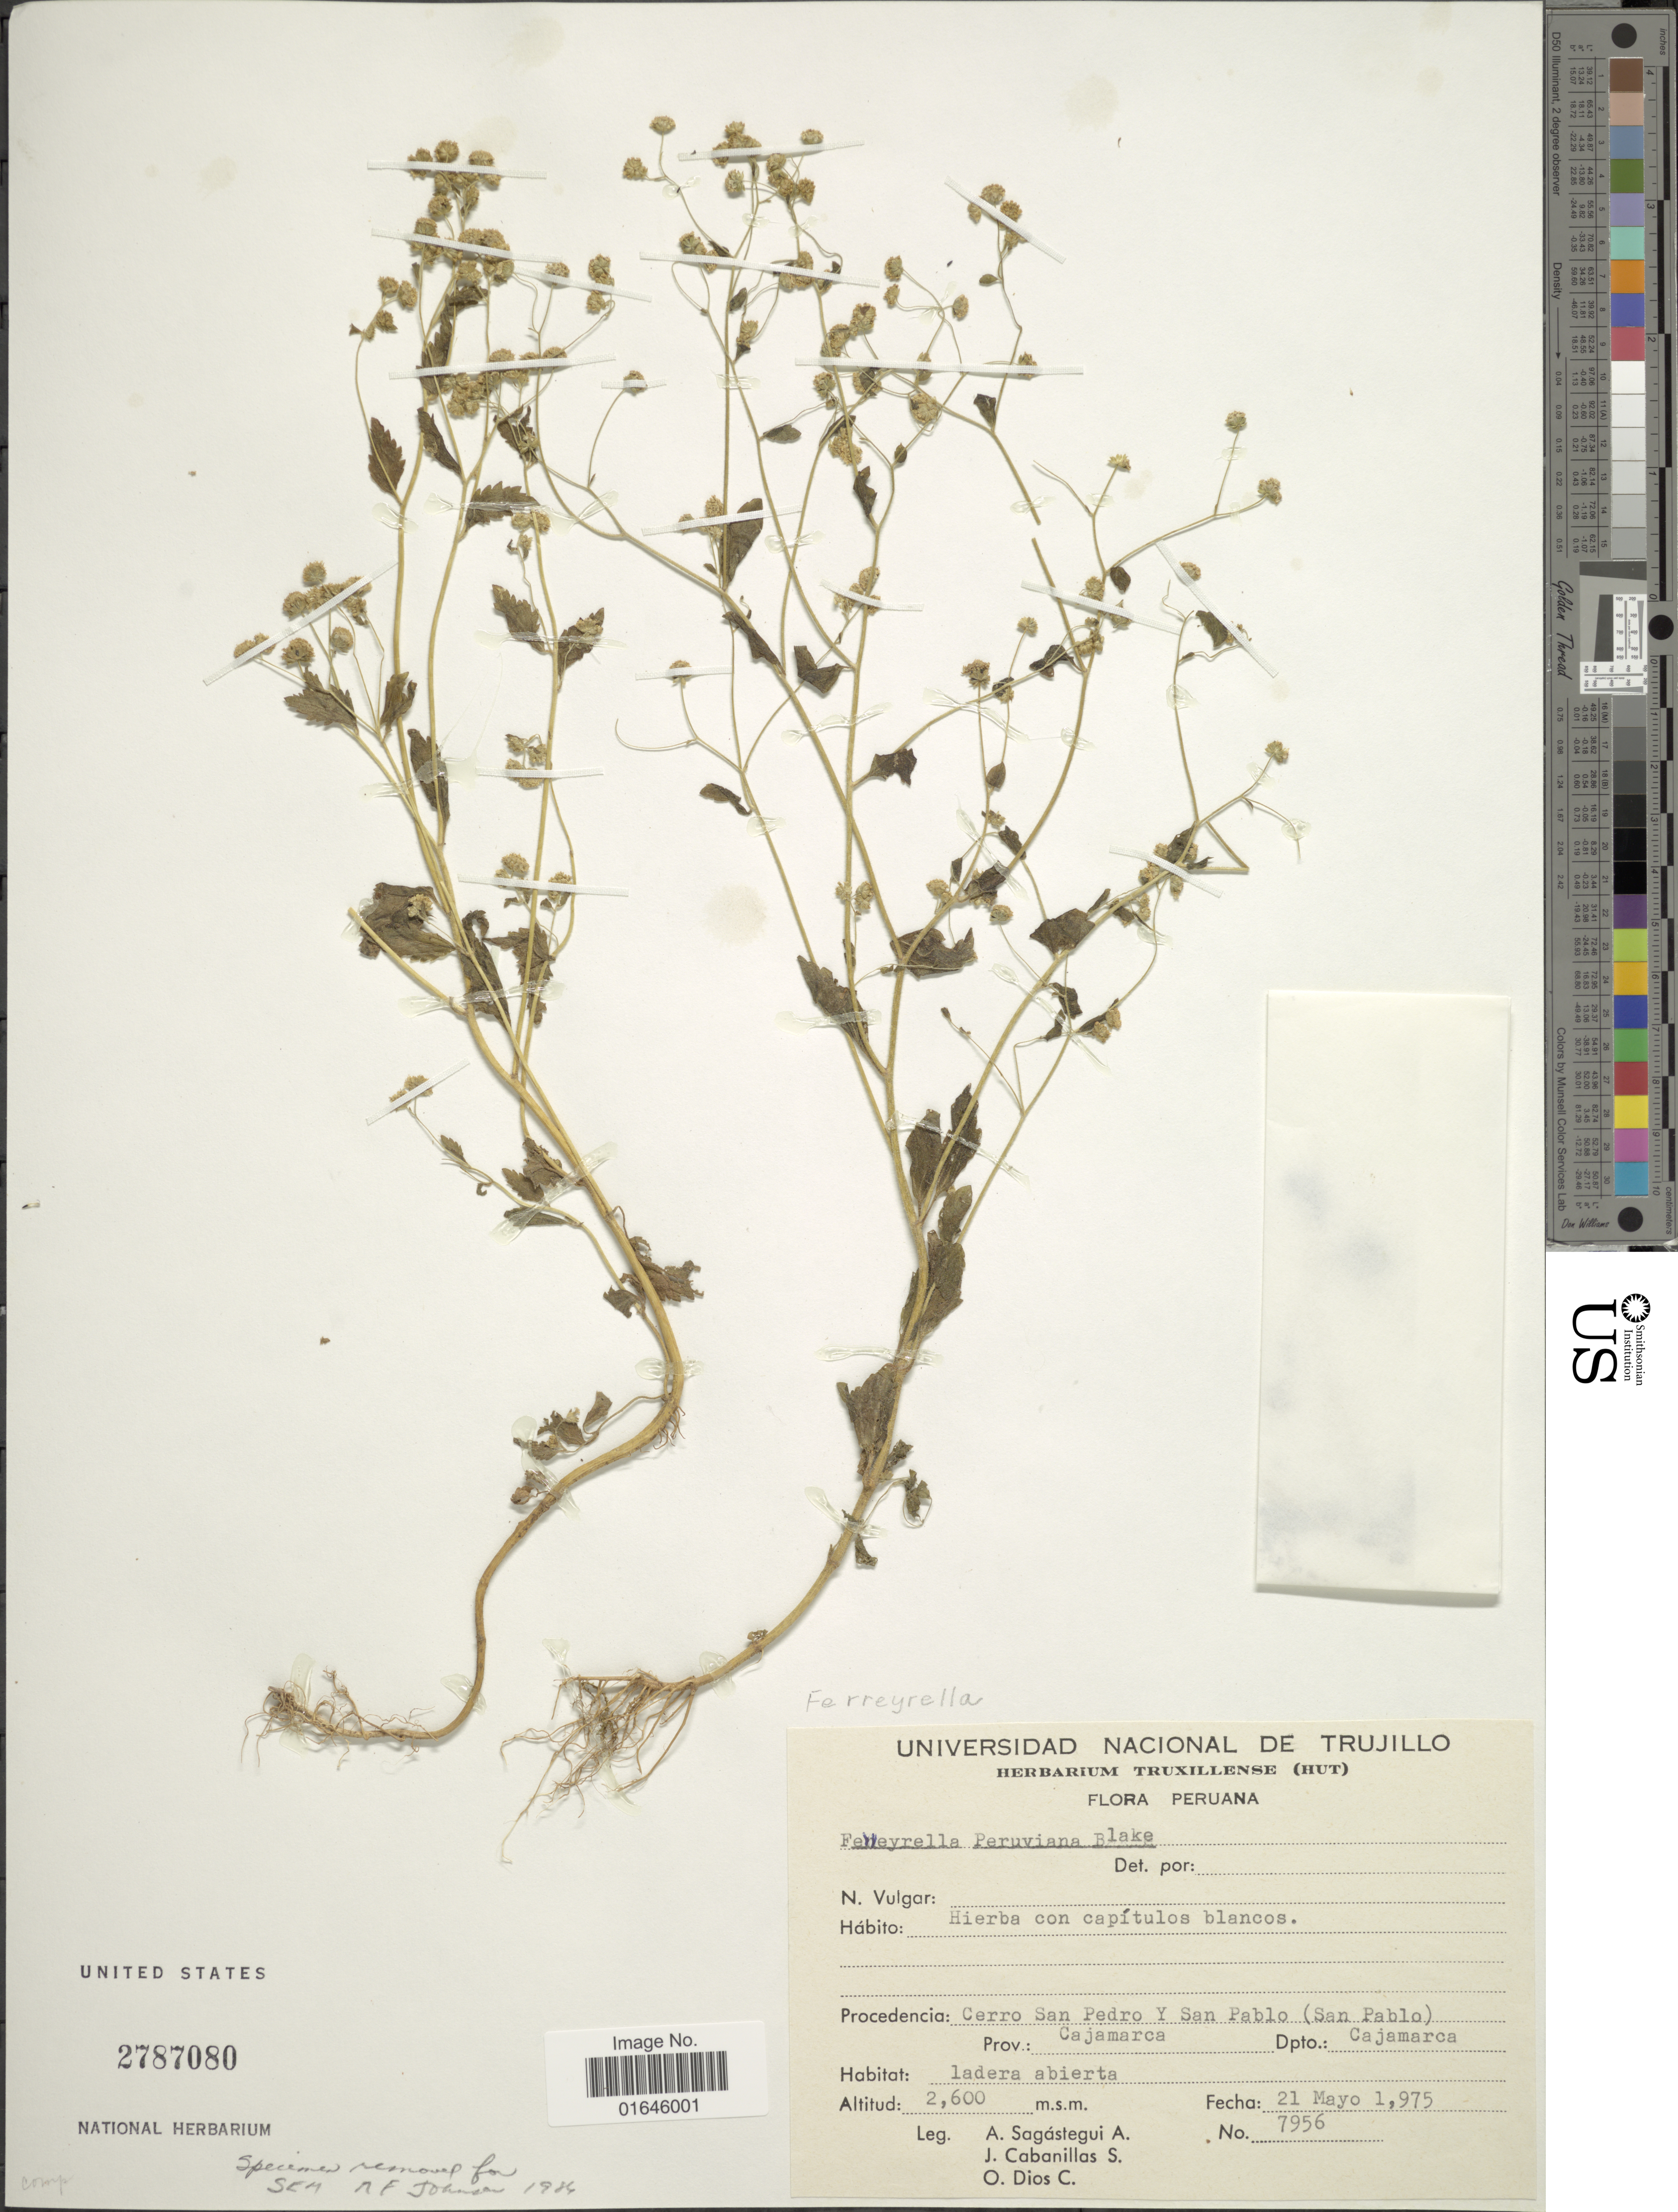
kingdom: Plantae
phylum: Tracheophyta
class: Magnoliopsida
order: Asterales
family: Asteraceae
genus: Ferreyrella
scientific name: Ferreyrella peruviana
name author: S.F. Blake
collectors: A. Sagástegui A., J. Cabanillas S. & O. Dios C.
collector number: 7956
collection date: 1975-05-21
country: Peru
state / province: Cajamarca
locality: Cerro San Pedro Y San Pablo (San Pablo,) Depto: Cajamarca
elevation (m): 2600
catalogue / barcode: US 2787080